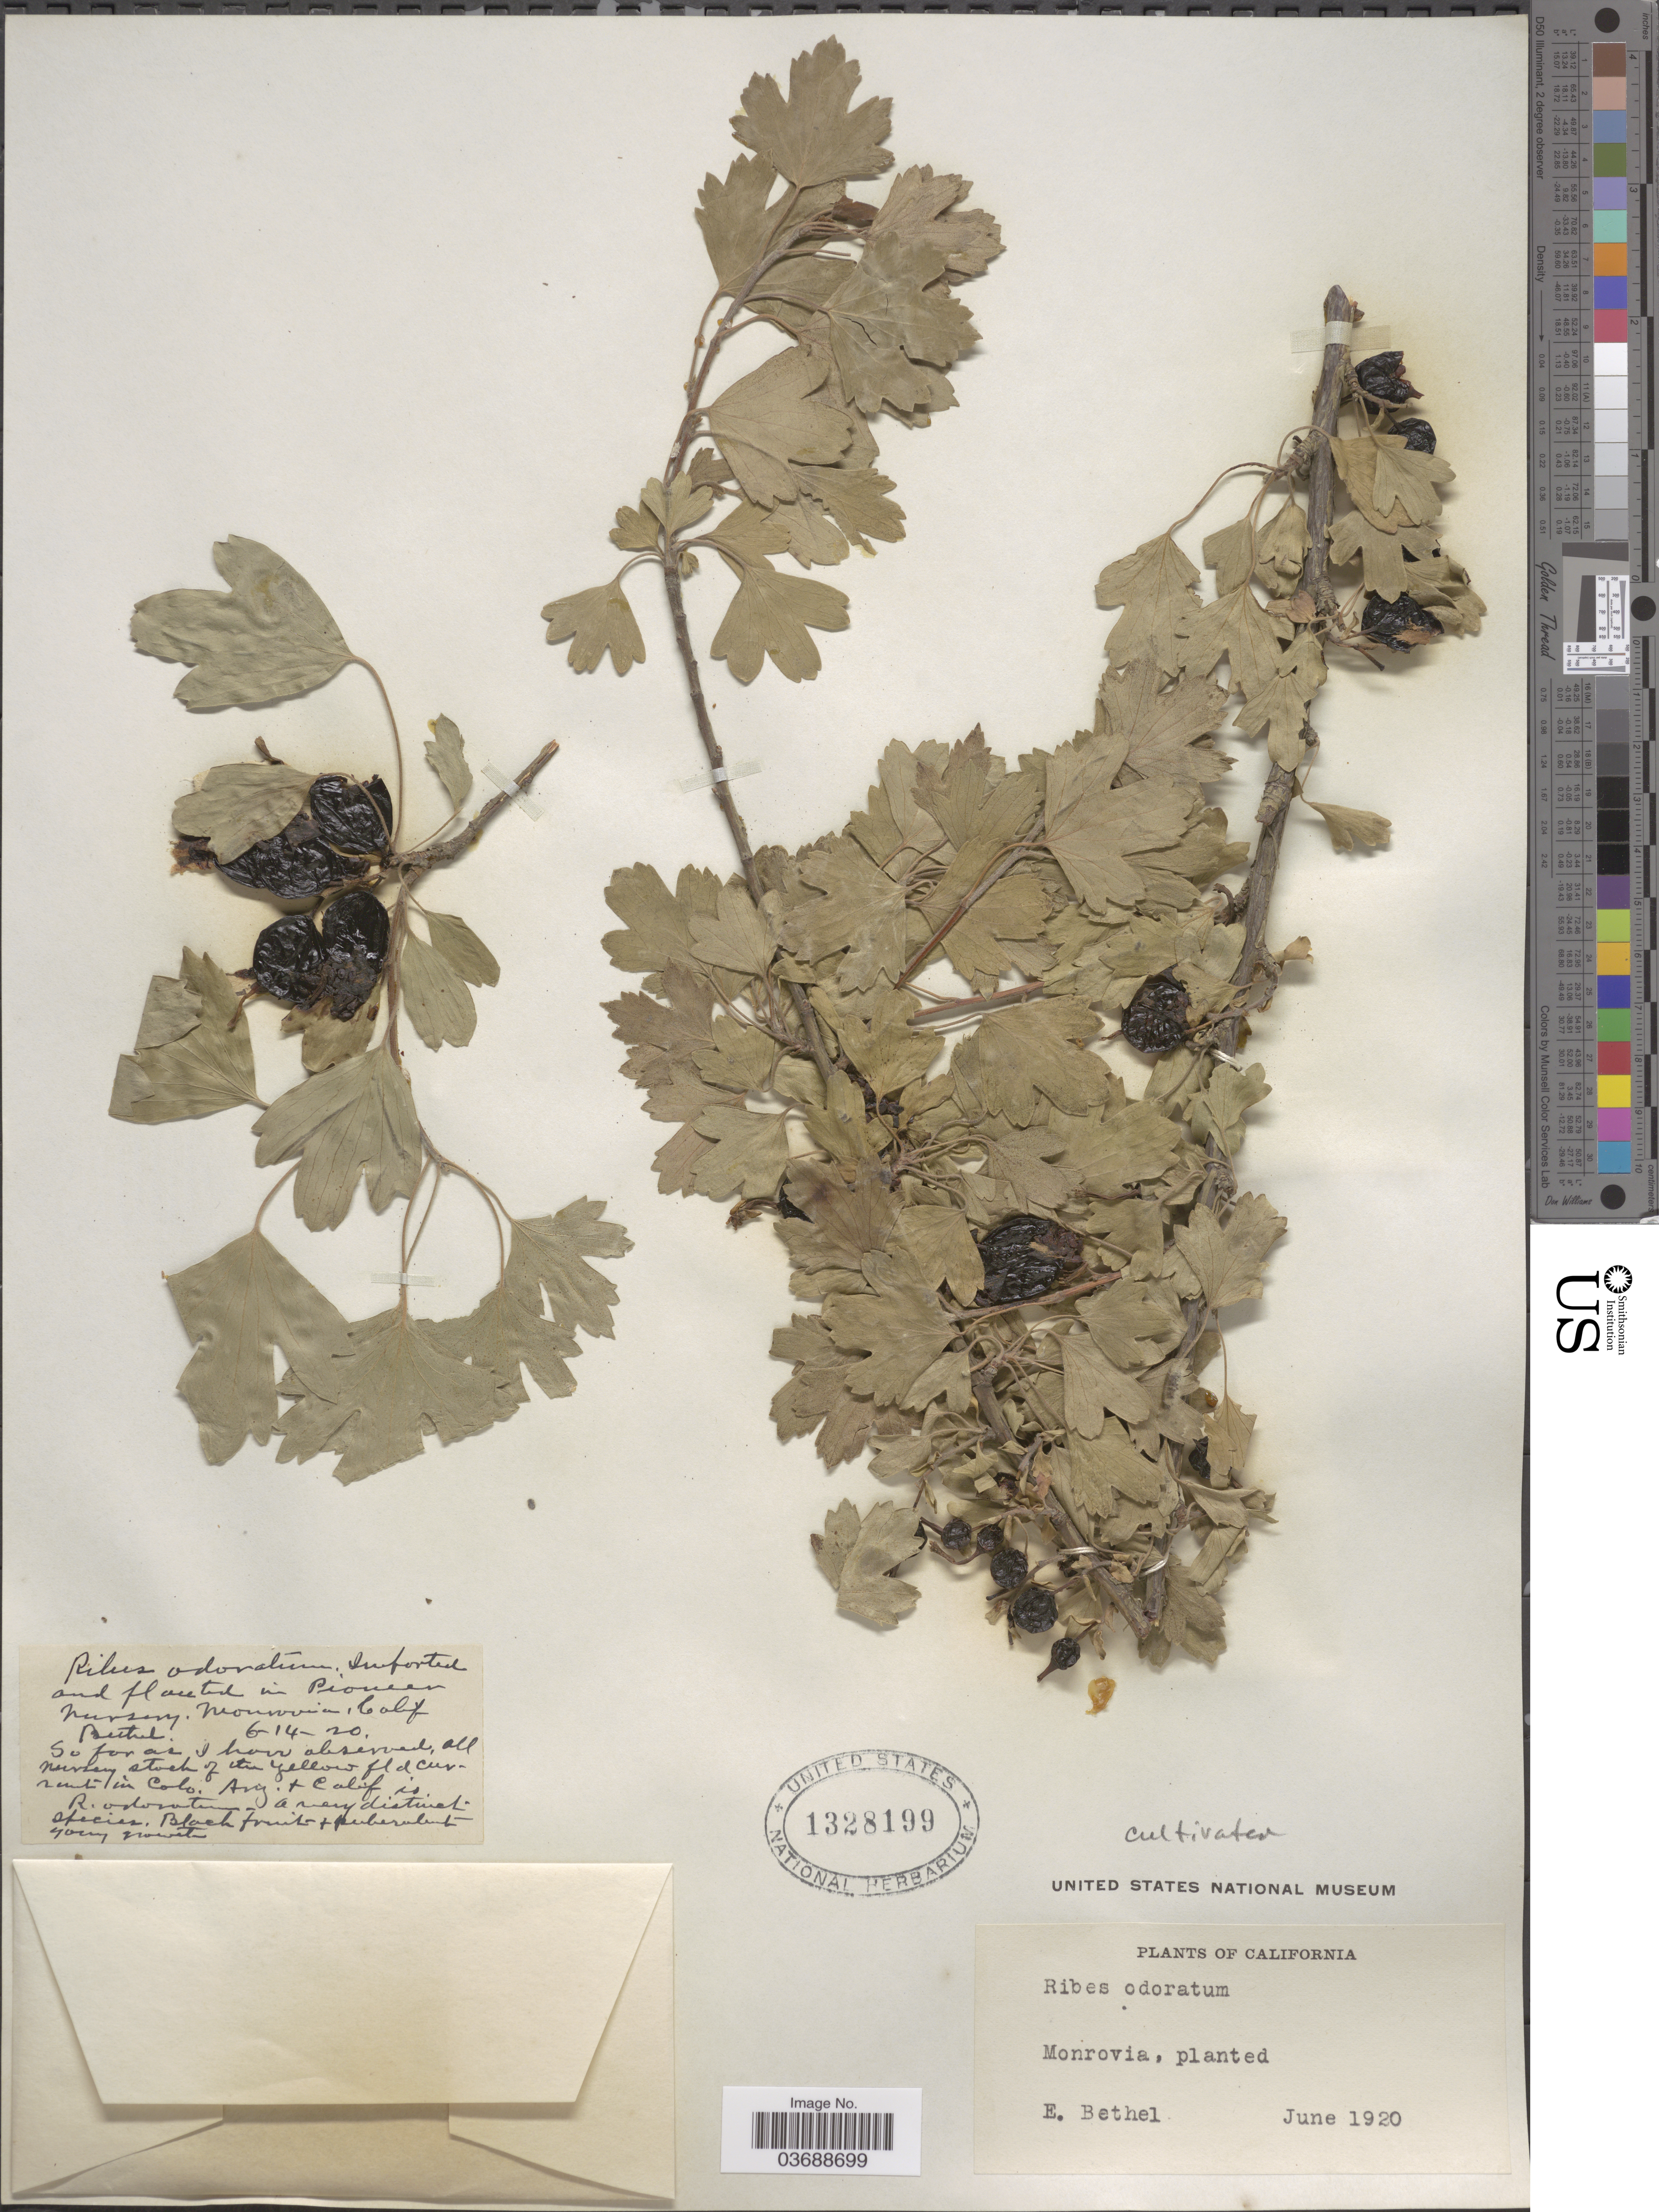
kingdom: Plantae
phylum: Tracheophyta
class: Magnoliopsida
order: Saxifragales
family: Grossulariaceae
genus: Ribes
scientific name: Ribes odoratum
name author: H.L. Wendl.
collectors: E. Bethel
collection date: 1920-06-14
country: United States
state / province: California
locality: And planted in Pioneer Nursery. Monrovia.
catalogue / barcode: US 1328199